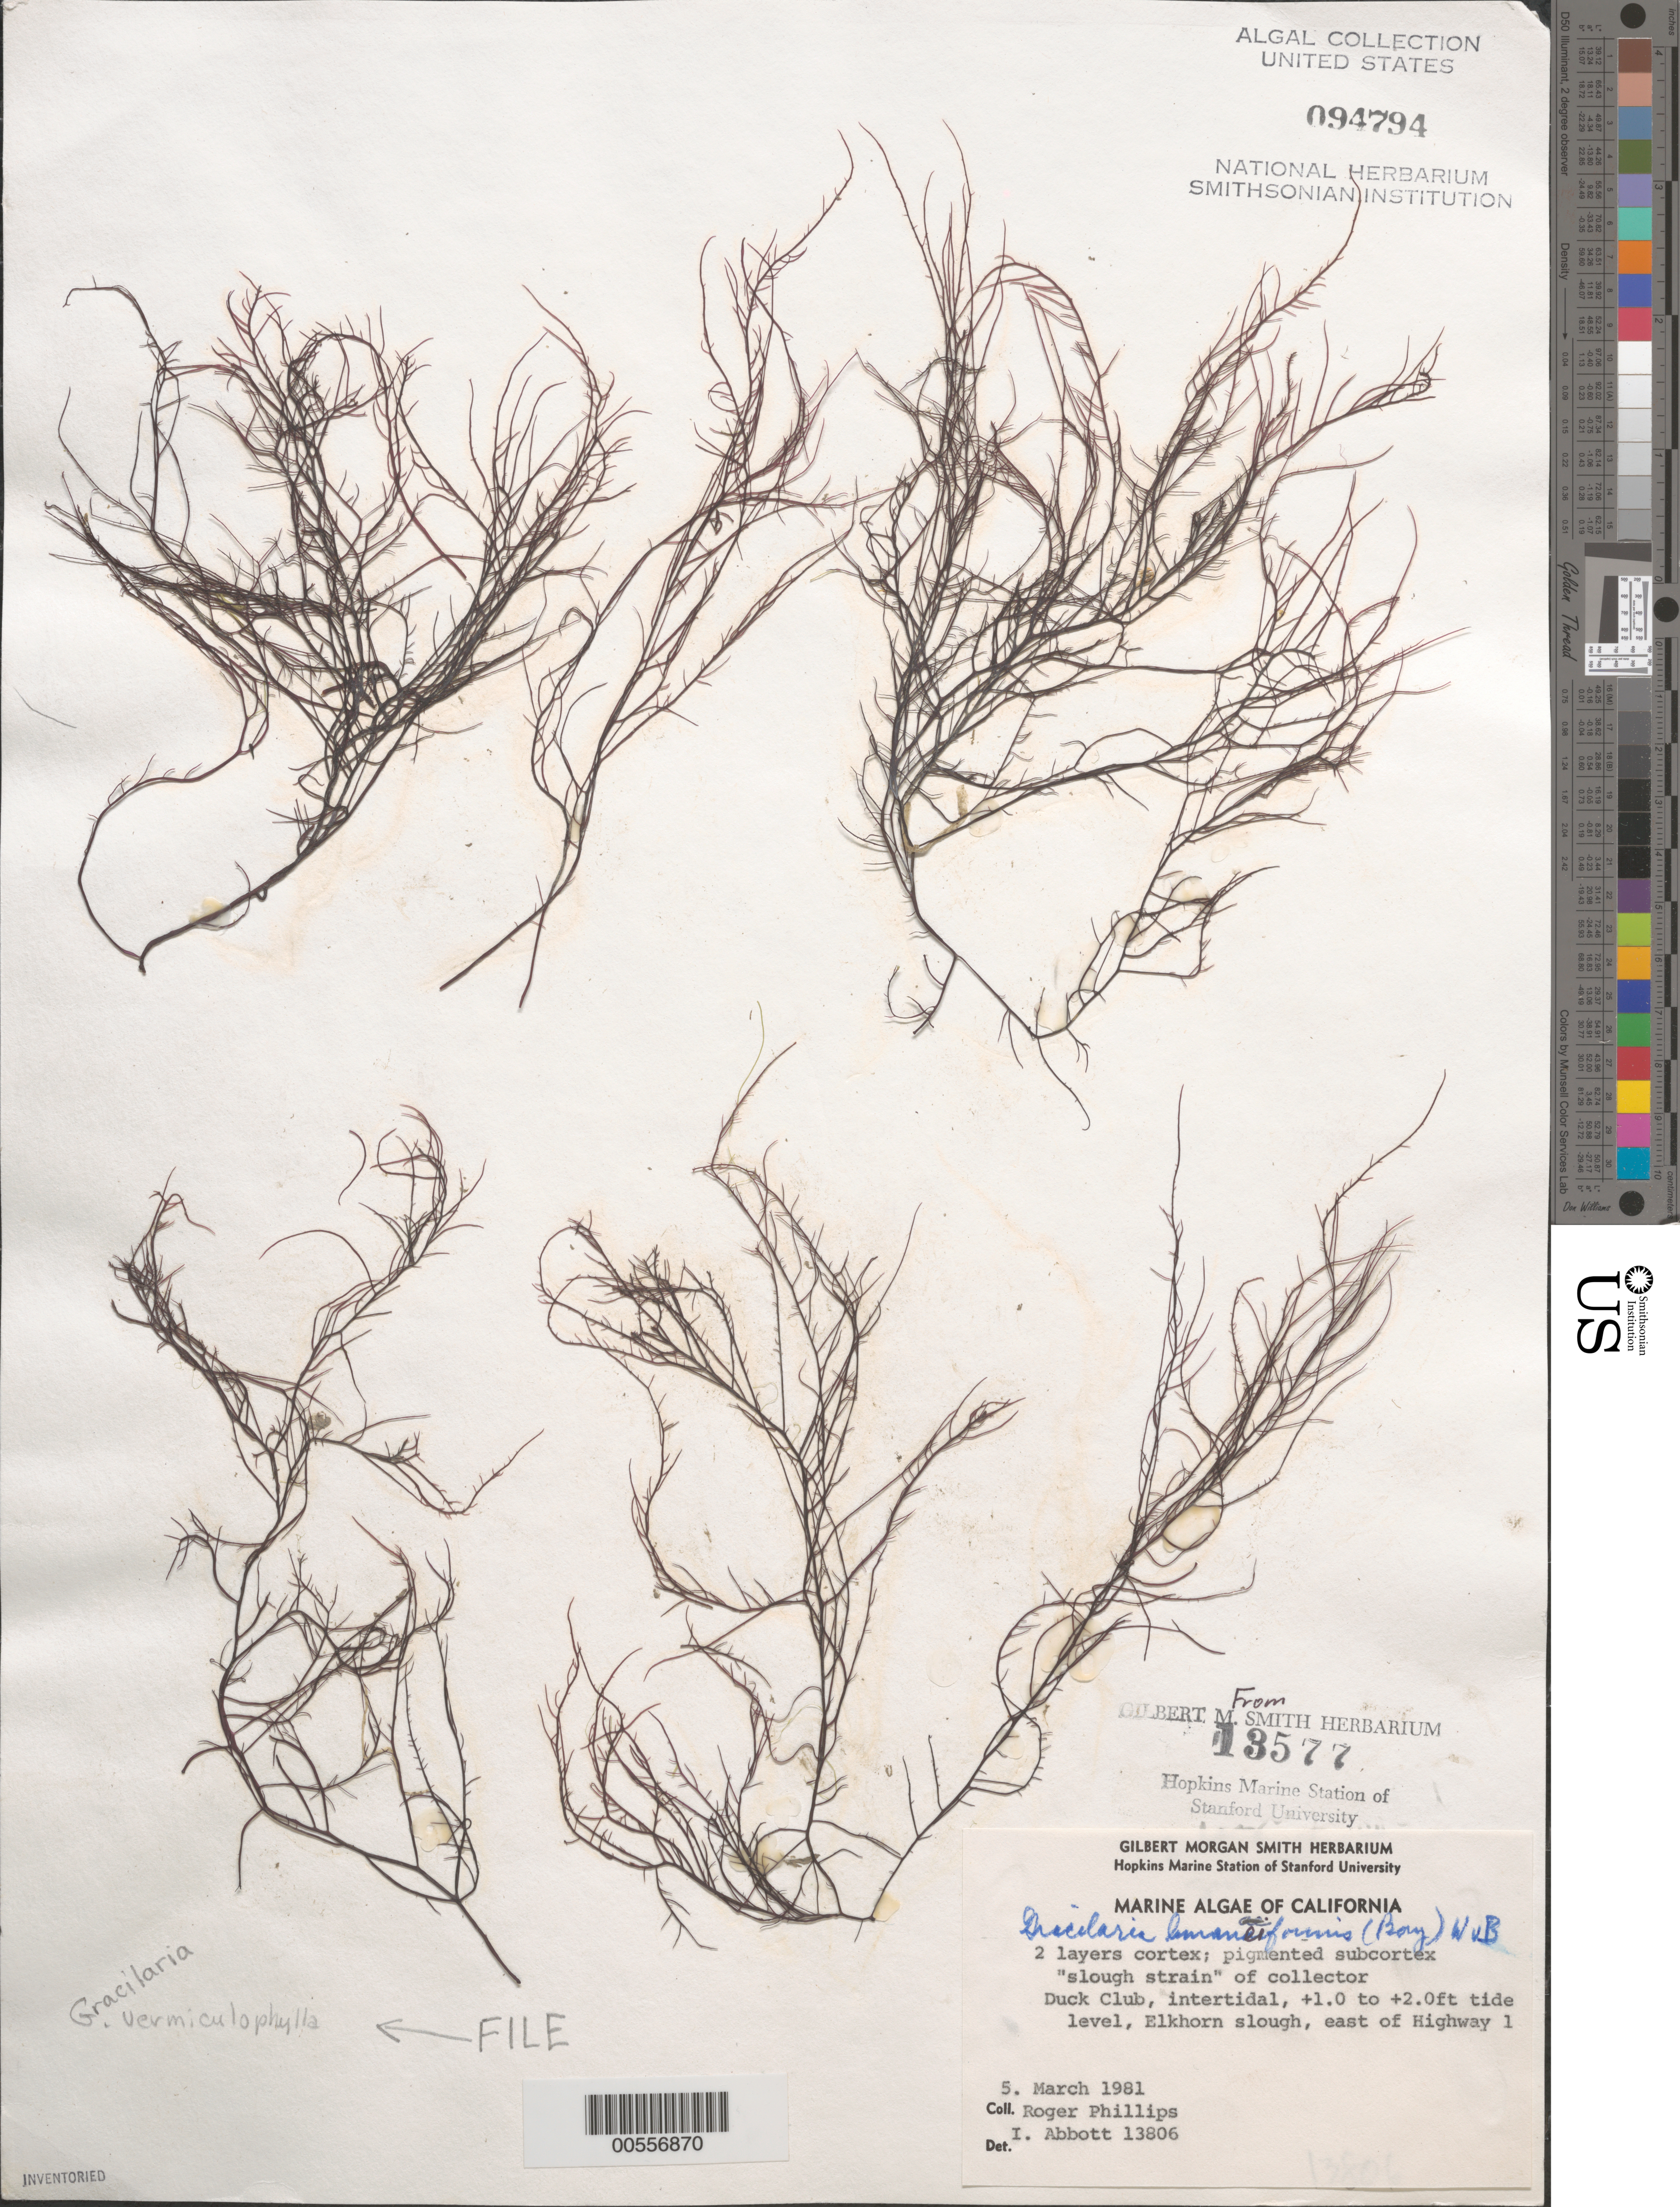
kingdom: Plantae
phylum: Rhodophyta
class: Florideophyceae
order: Gracilariales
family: Gracilariaceae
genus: Gracilaria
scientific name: Gracilaria vermiculophylla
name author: (Ohmi) Papenf.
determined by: Norris, James N.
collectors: R. C. Phillips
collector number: IAA 13806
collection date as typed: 05 Mar 1981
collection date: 1981-03-05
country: United States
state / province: California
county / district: Monterey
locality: Elkhorn Slough, Duck Club east of Highway 1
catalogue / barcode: US 94794